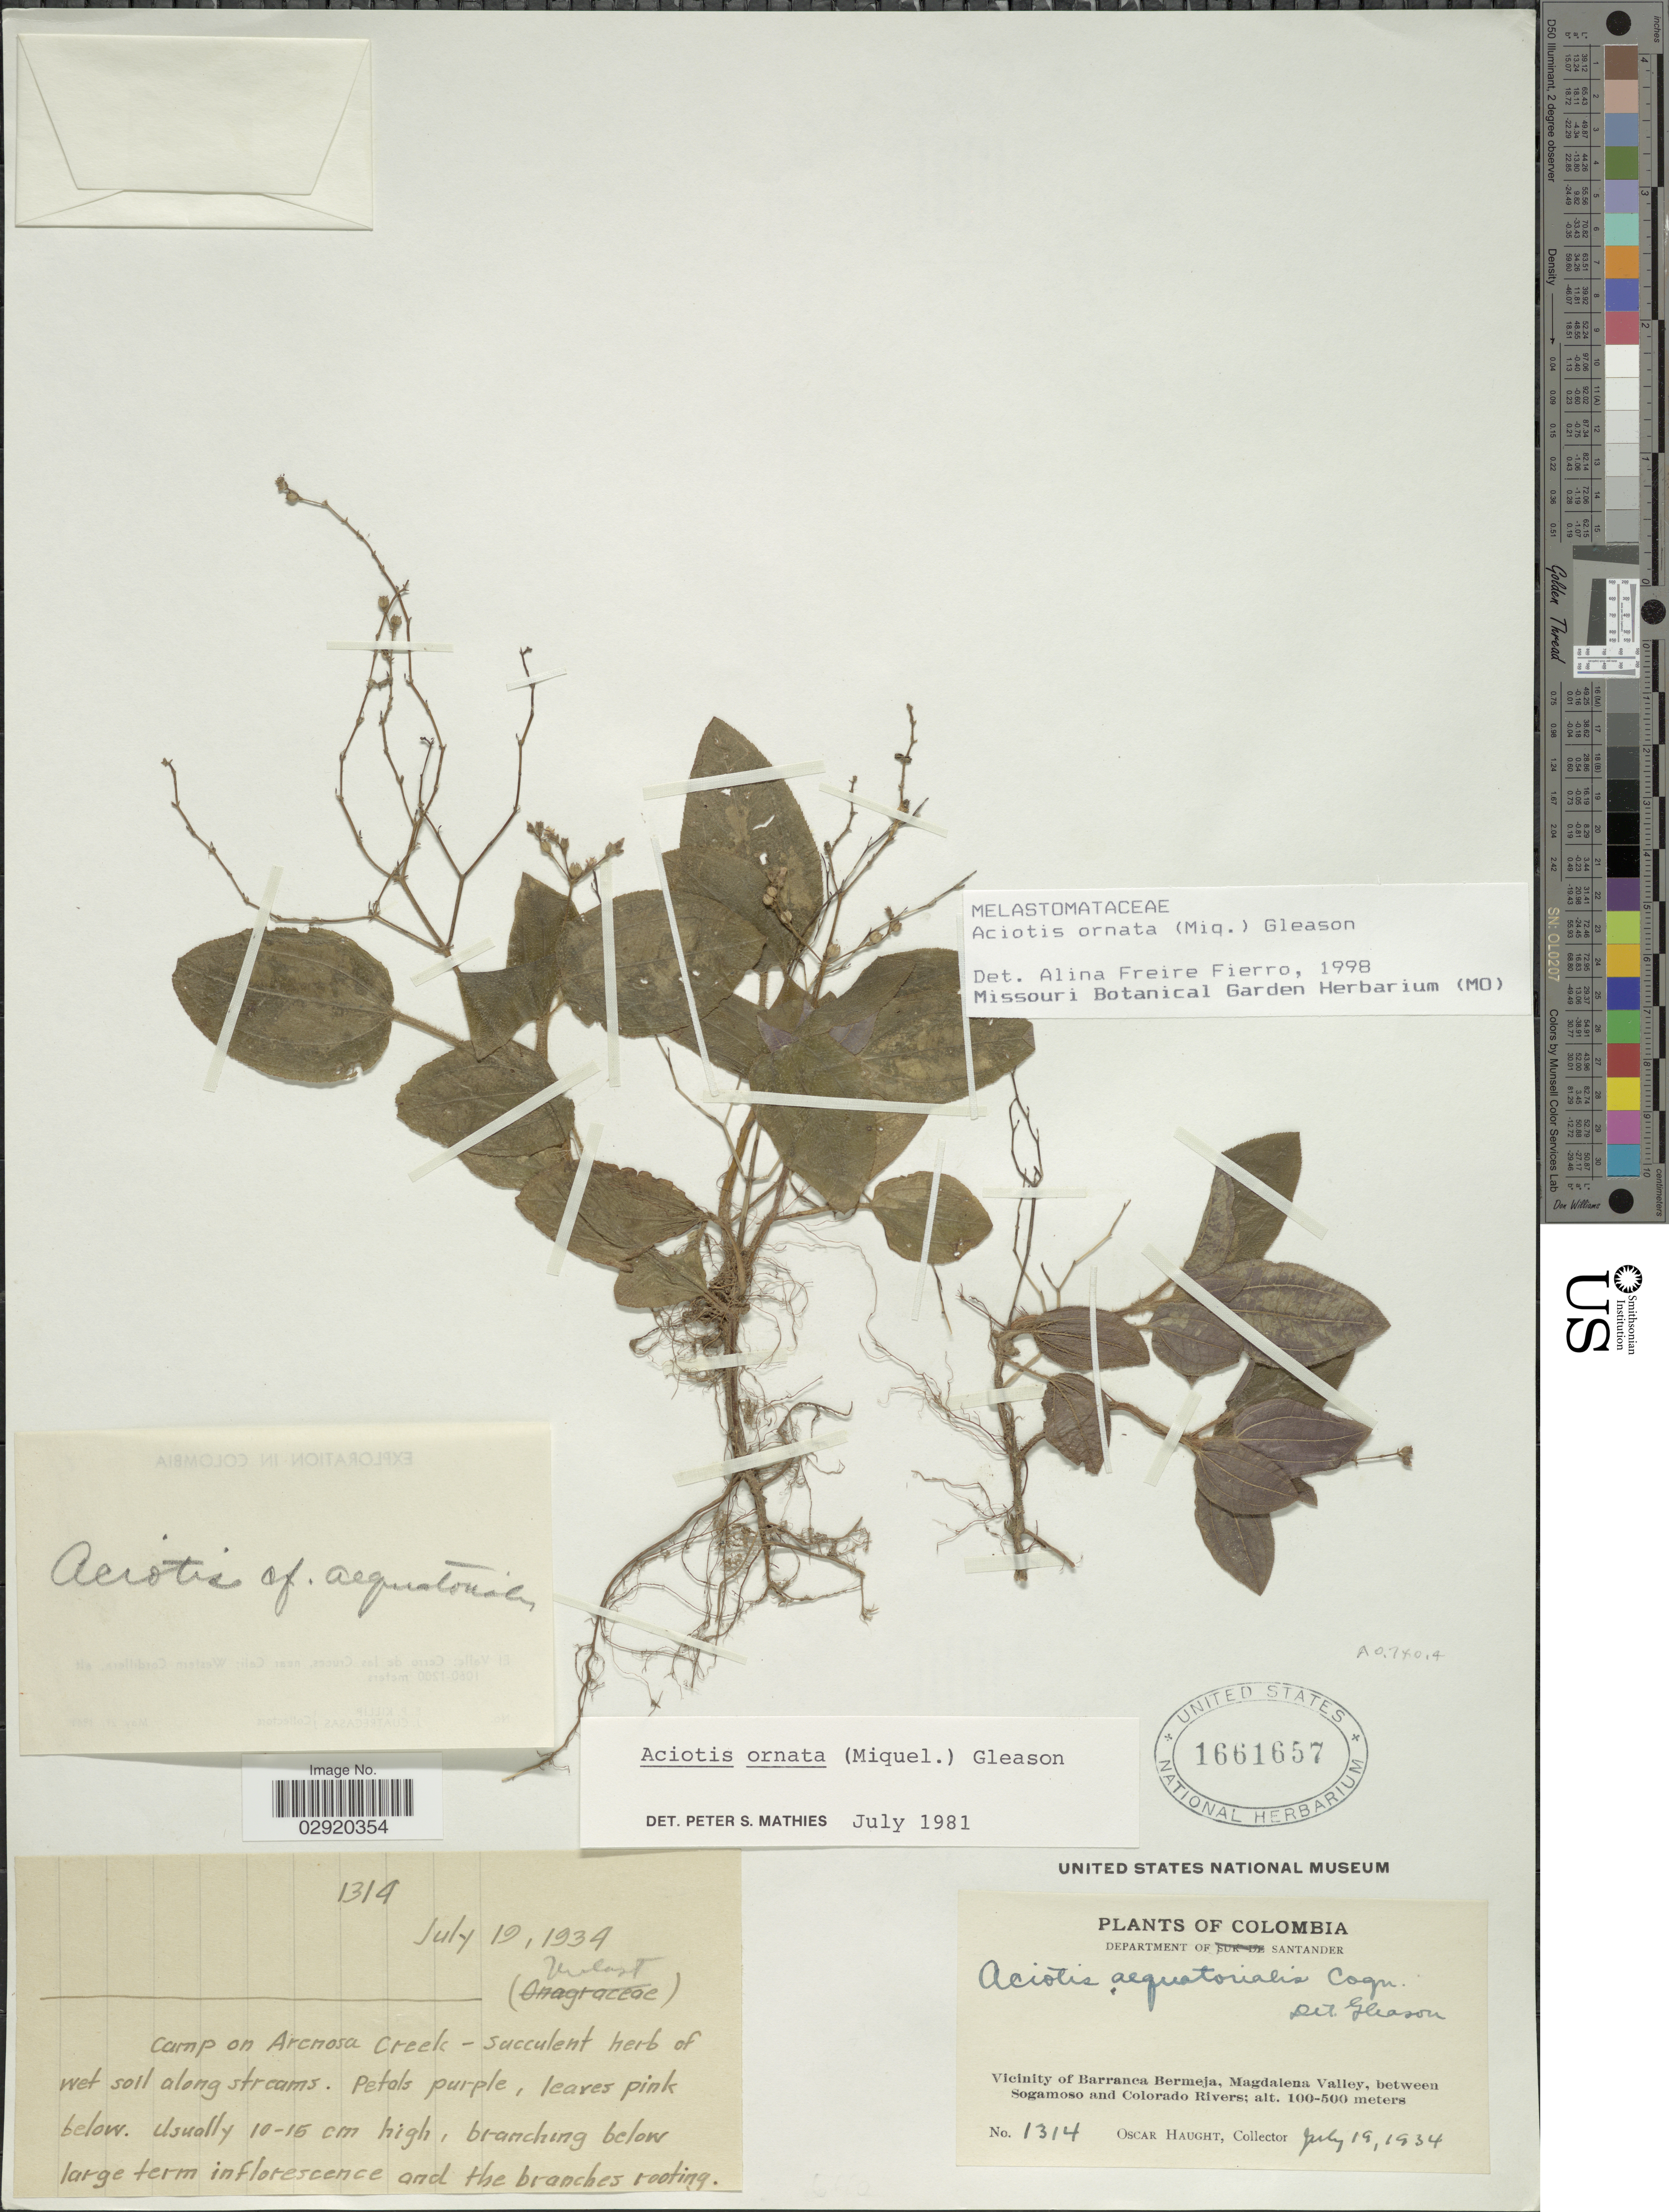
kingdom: Plantae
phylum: Tracheophyta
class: Magnoliopsida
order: Myrtales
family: Melastomataceae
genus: Aciotis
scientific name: Aciotis ornata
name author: (Miq.) Gleason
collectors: O. L. Haught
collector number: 1314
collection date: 1934-07-19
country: Colombia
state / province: Santander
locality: Department of Santander. Vicinity of Barranca Bermeja, Magdalena Valley, between Sogamoso and Colorado Rivers.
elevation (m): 100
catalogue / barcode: US 1661657